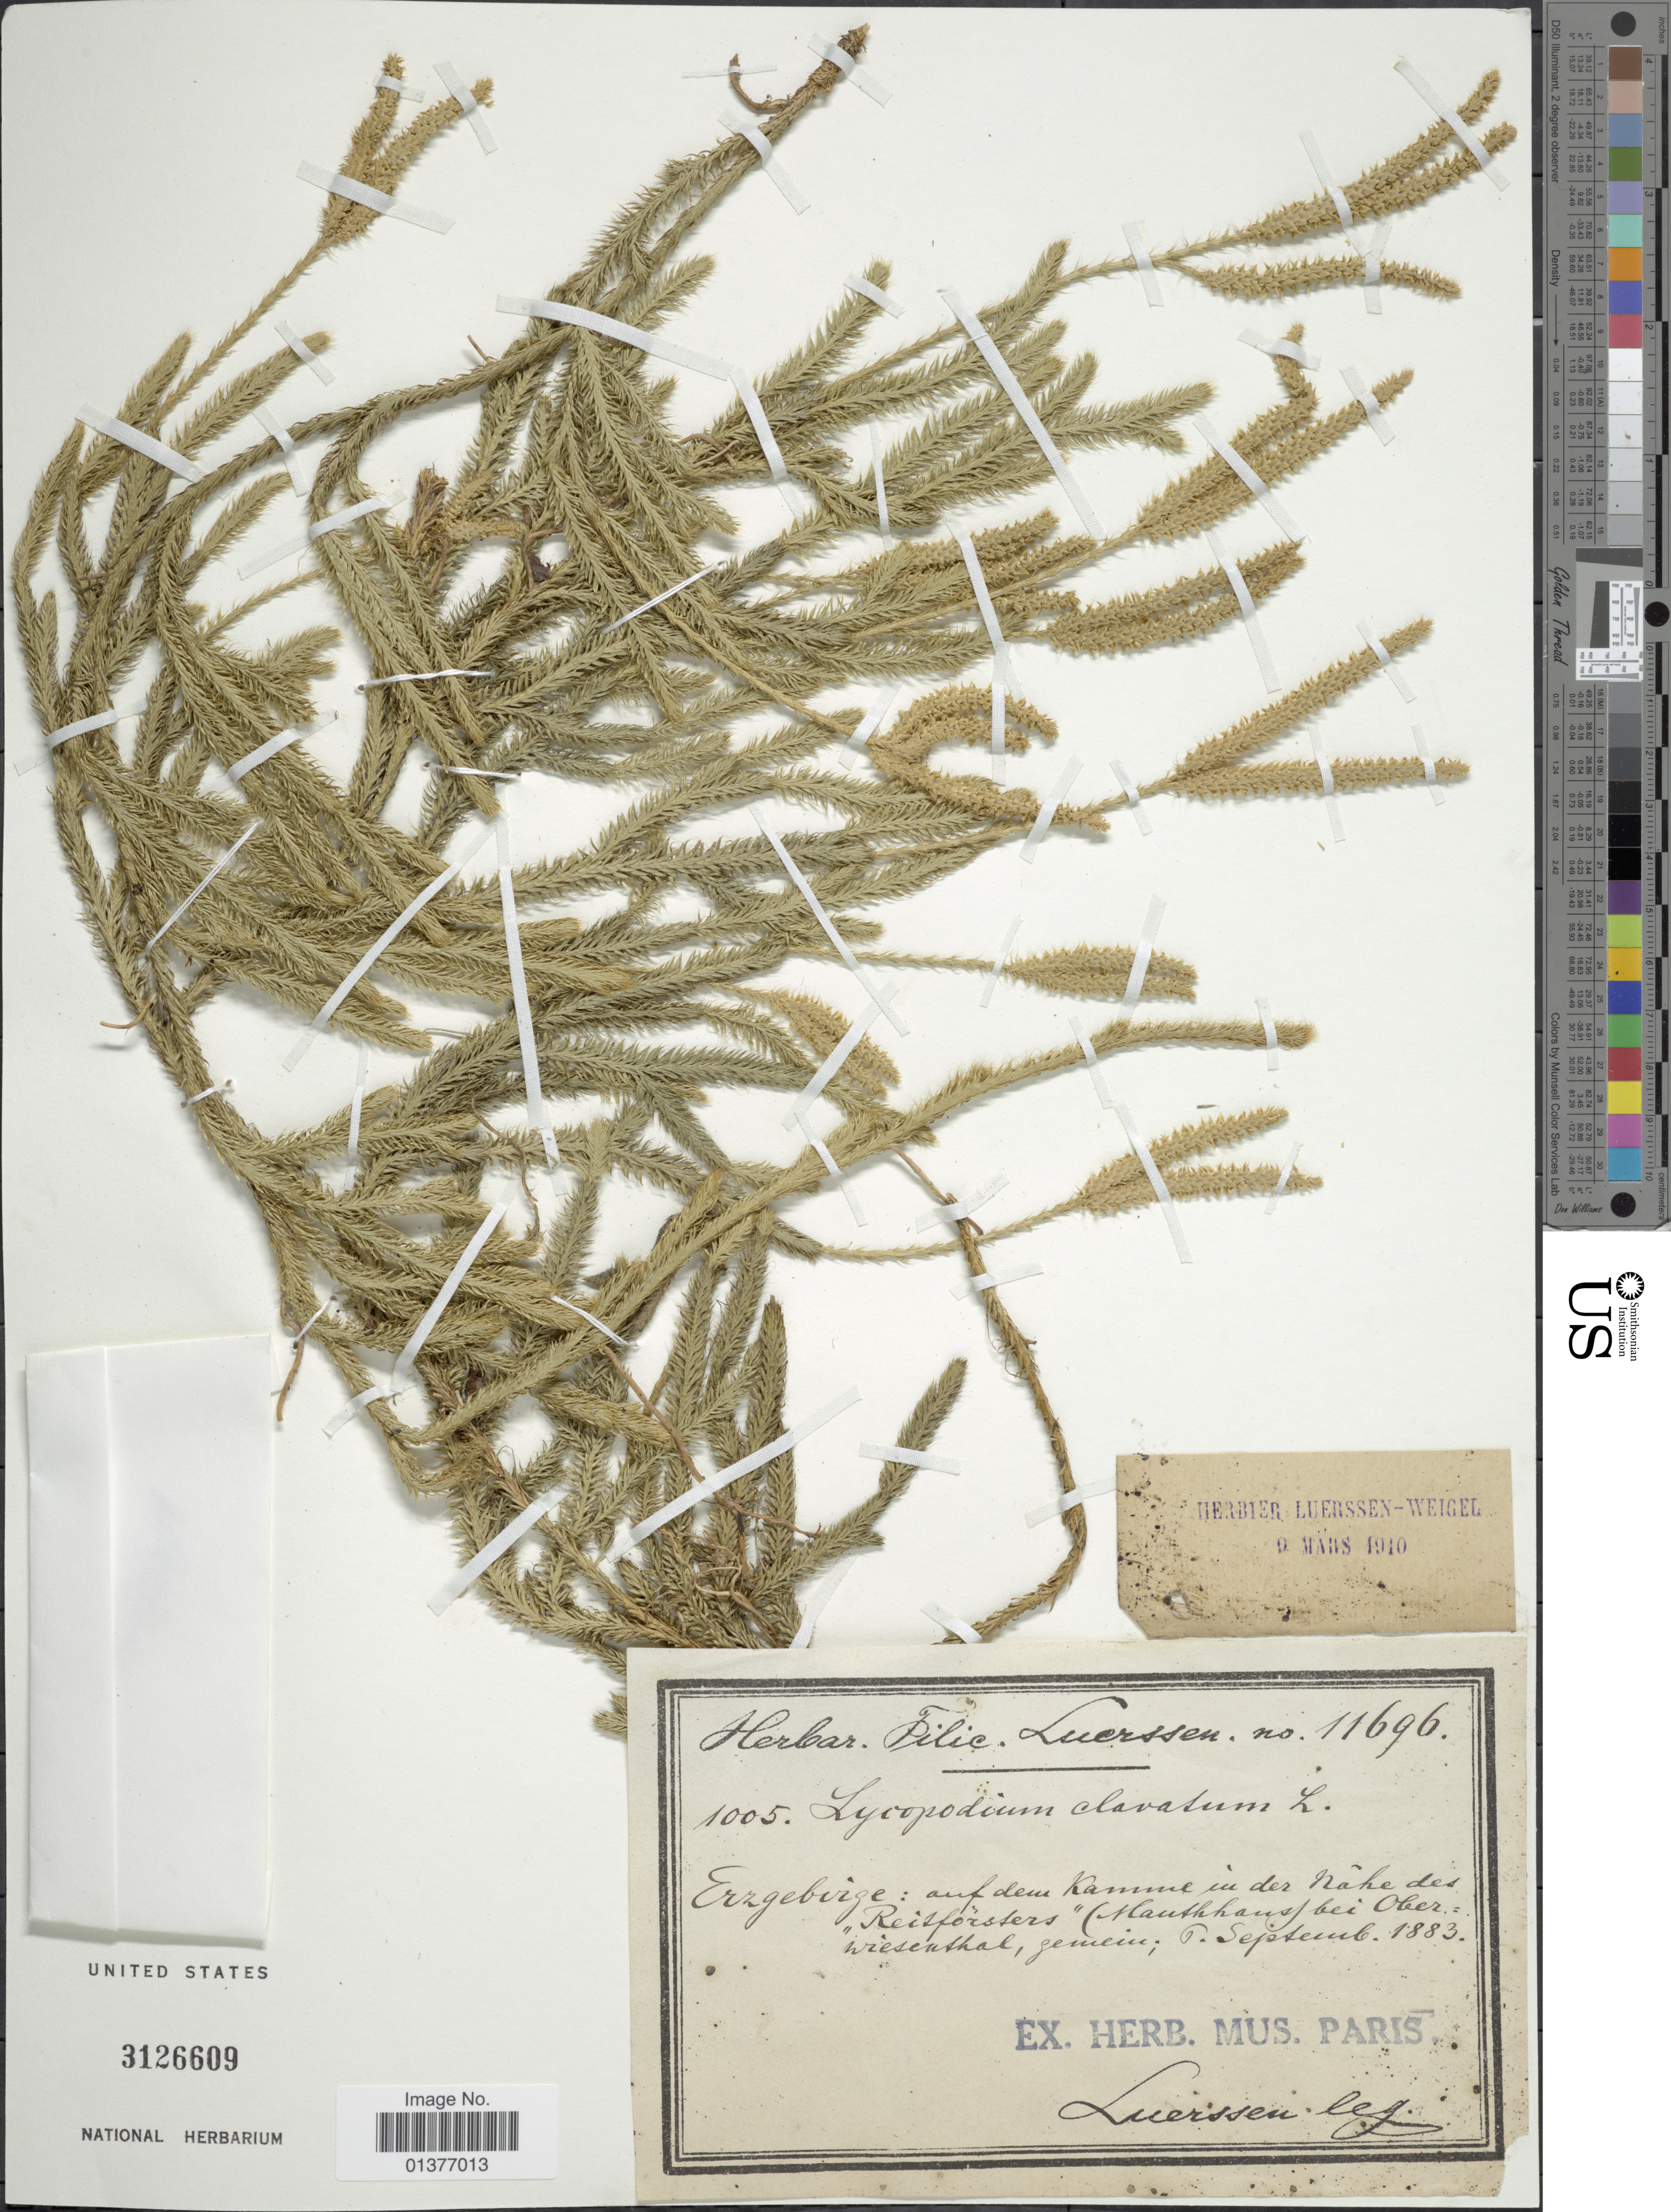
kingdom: Plantae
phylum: Tracheophyta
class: Lycopodiopsida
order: Lycopodiales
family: Lycopodiaceae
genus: Lycopodium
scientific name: Lycopodium clavatum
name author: L.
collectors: Leurssen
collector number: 1005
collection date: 1883-09-05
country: Germany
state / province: Sachsen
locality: Erzgebirge: auf dem Kamme in der Nahe des "Reisforsters"(Mauthhaus) bei Oberwiesenthal, gemein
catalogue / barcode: US 3126609